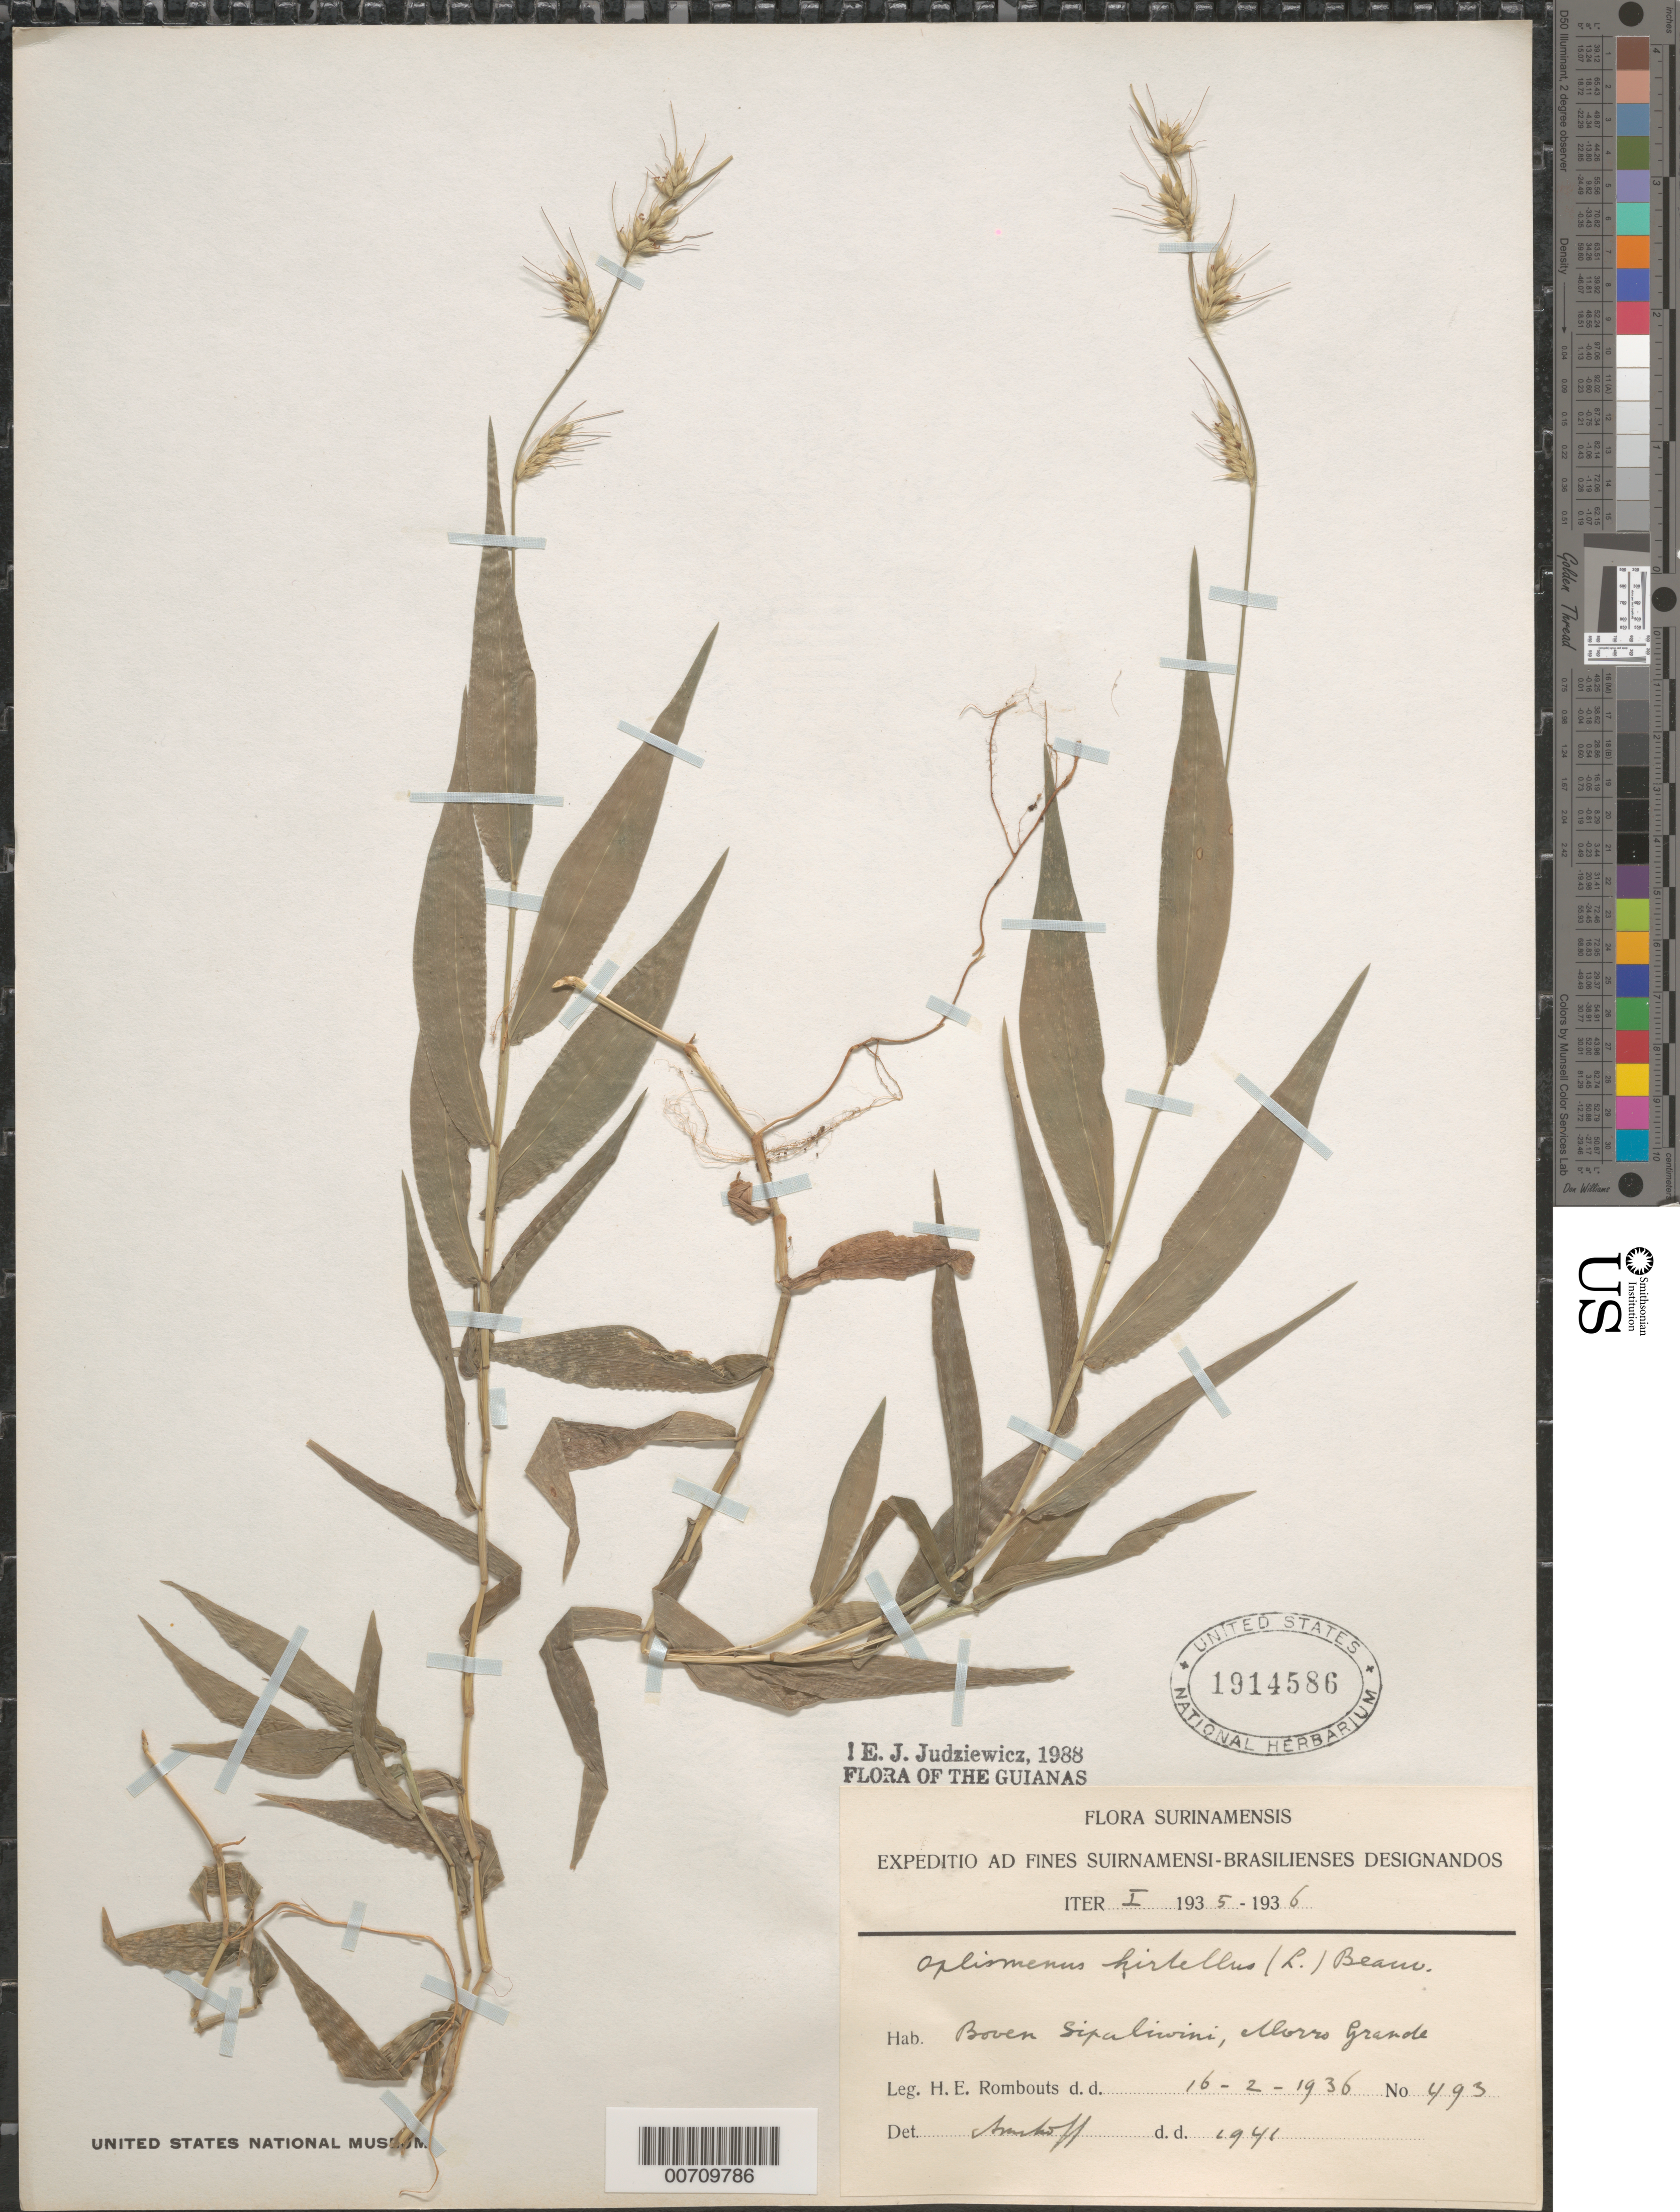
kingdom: Plantae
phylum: Tracheophyta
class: Liliopsida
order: Poales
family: Poaceae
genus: Oplismenus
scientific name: Oplismenus hirtellus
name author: (L.) P. Beauv.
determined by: Judziewicz, E. J.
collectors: H. Rombouts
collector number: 493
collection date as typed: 16-Feb-36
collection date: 1936-02-16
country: Suriname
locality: Upper Sipaliwini R.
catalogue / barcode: US 1914586